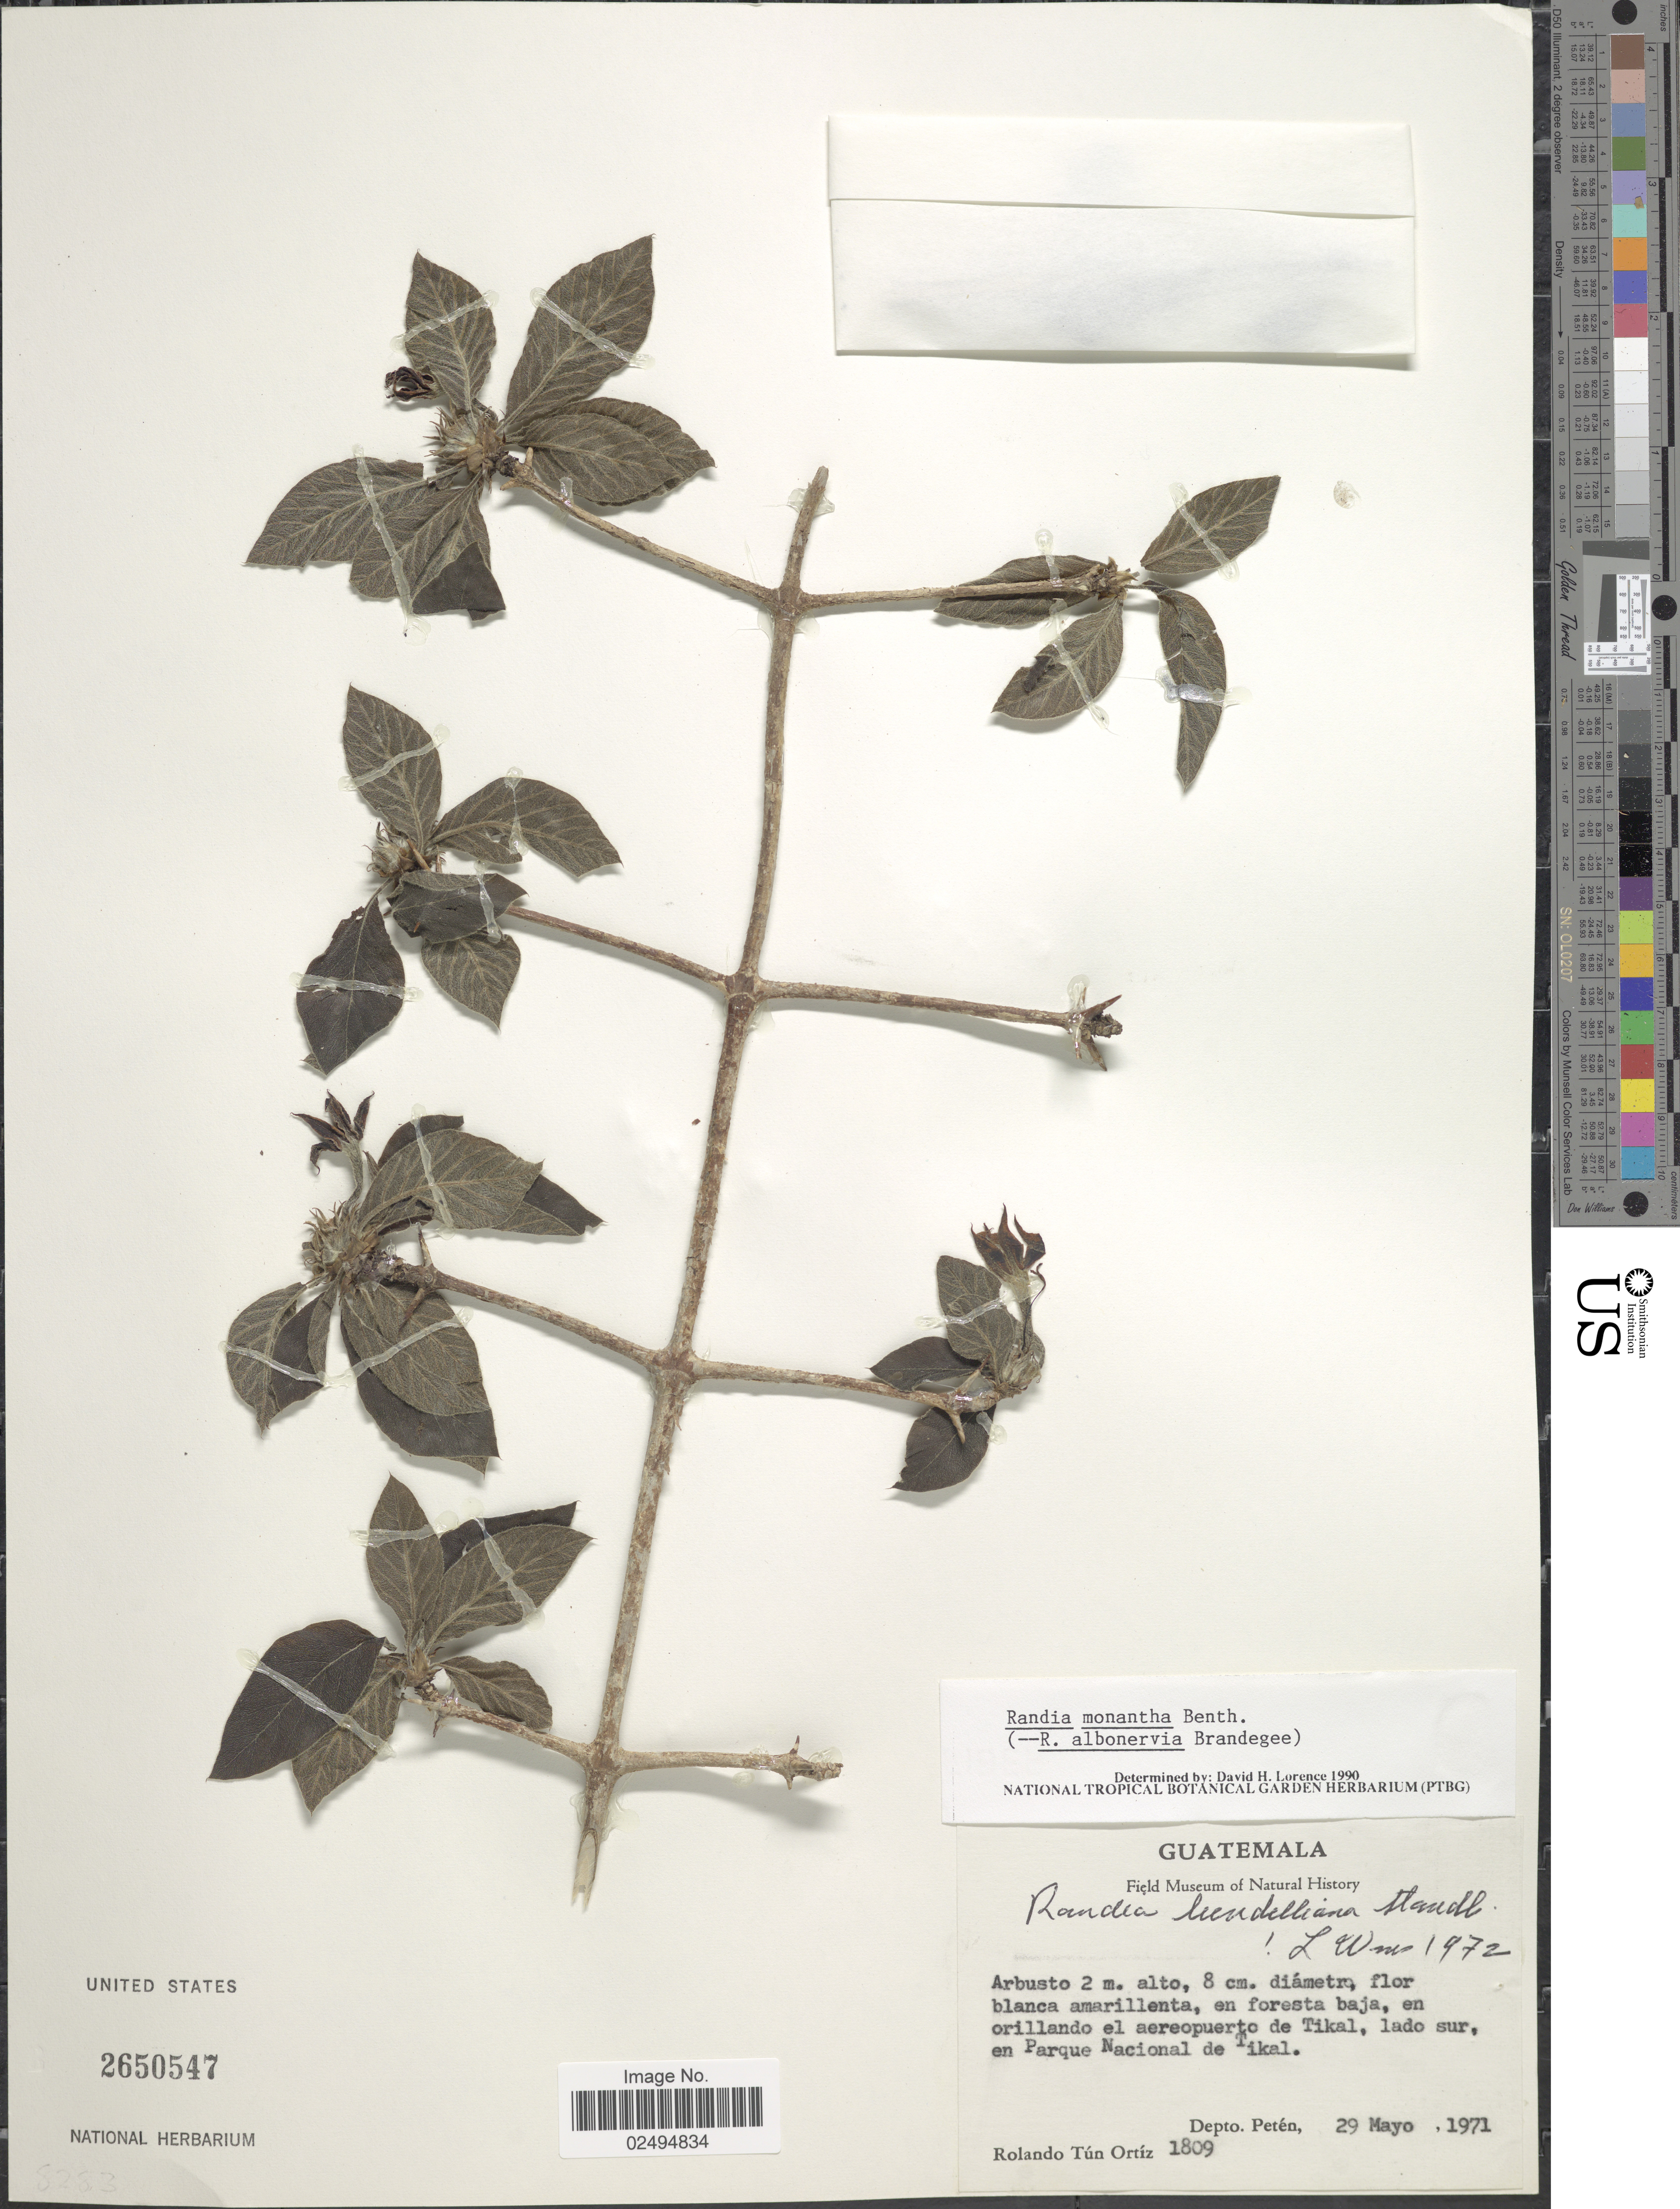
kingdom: Plantae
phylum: Tracheophyta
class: Magnoliopsida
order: Gentianales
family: Rubiaceae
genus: Randia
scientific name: Randia monantha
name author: Benth.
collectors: R. T. Ortíz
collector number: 1809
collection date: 1971-05-29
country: Guatemala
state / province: El Petén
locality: En foresta baja, en orillando el aeropuerto de Tikal, lado sur, en Parque Nacional de Tikal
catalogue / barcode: US 2650547